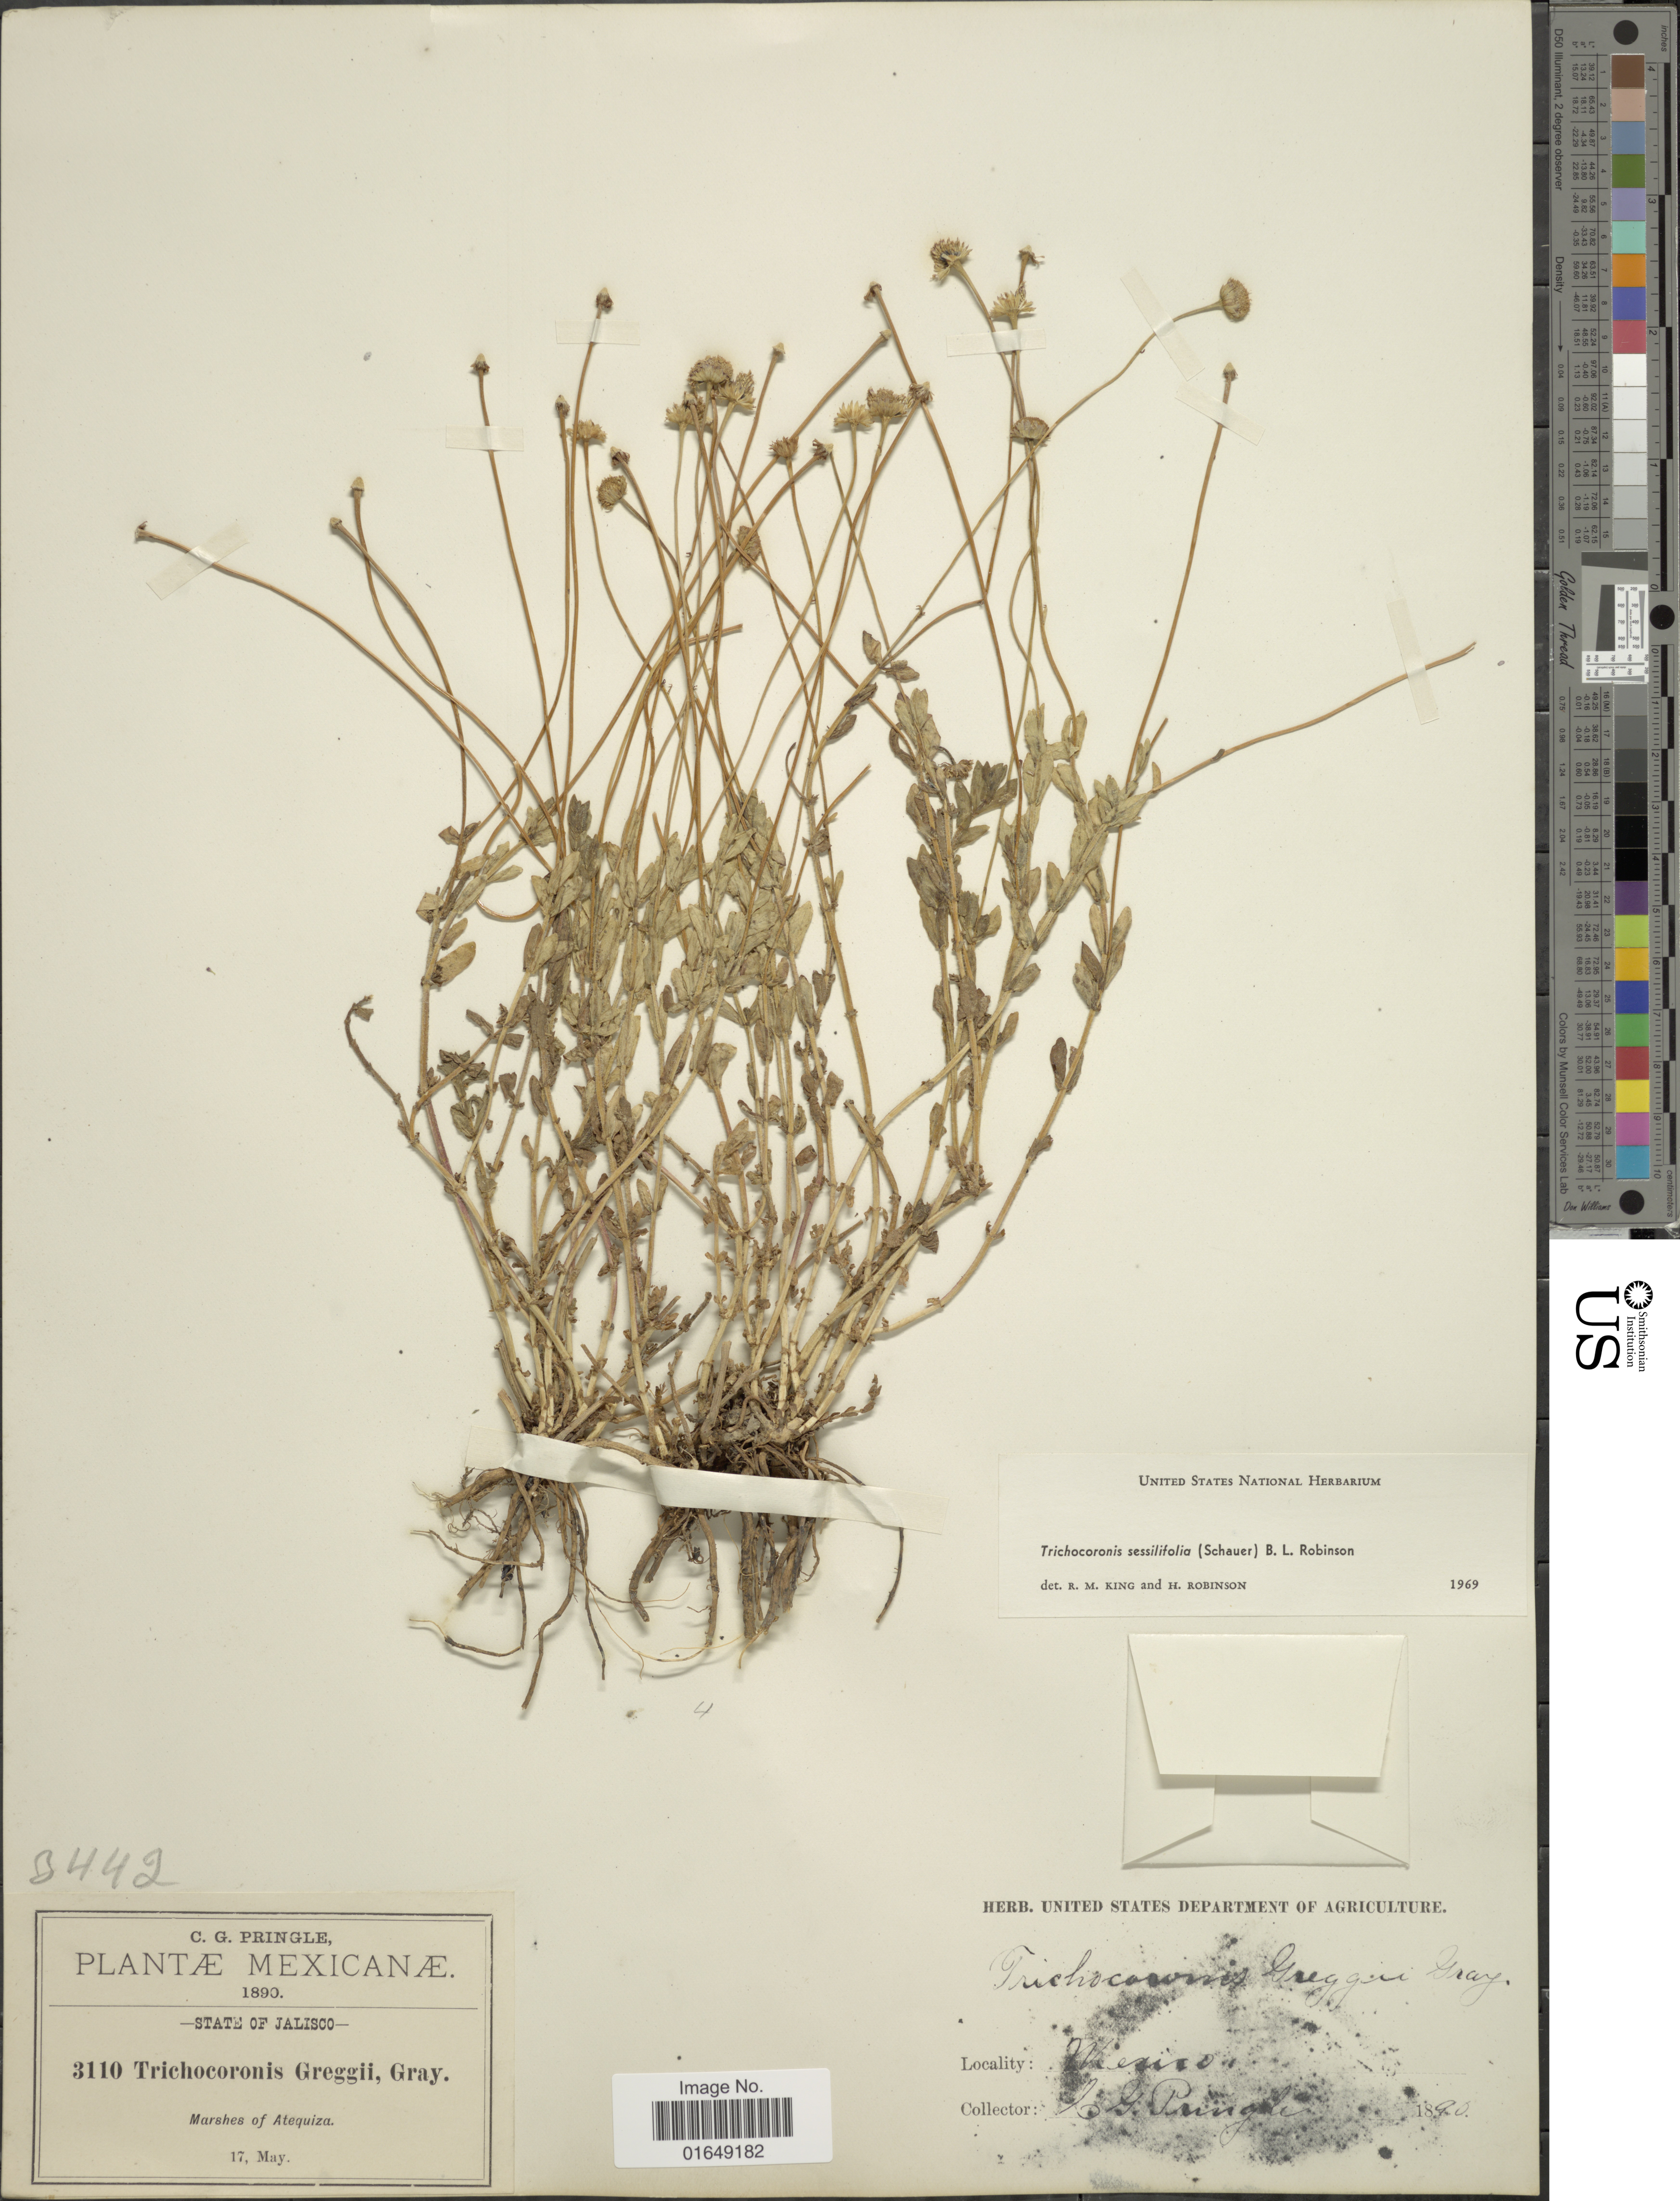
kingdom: Plantae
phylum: Tracheophyta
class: Magnoliopsida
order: Asterales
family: Asteraceae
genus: Trichocoronis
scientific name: Trichocoronis sessilifolia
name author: (Schauer) B.L. Rob.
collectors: C. G. Pringle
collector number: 3110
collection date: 1890-05-17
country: Mexico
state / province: Jalisco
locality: Marshes of Atequiza.